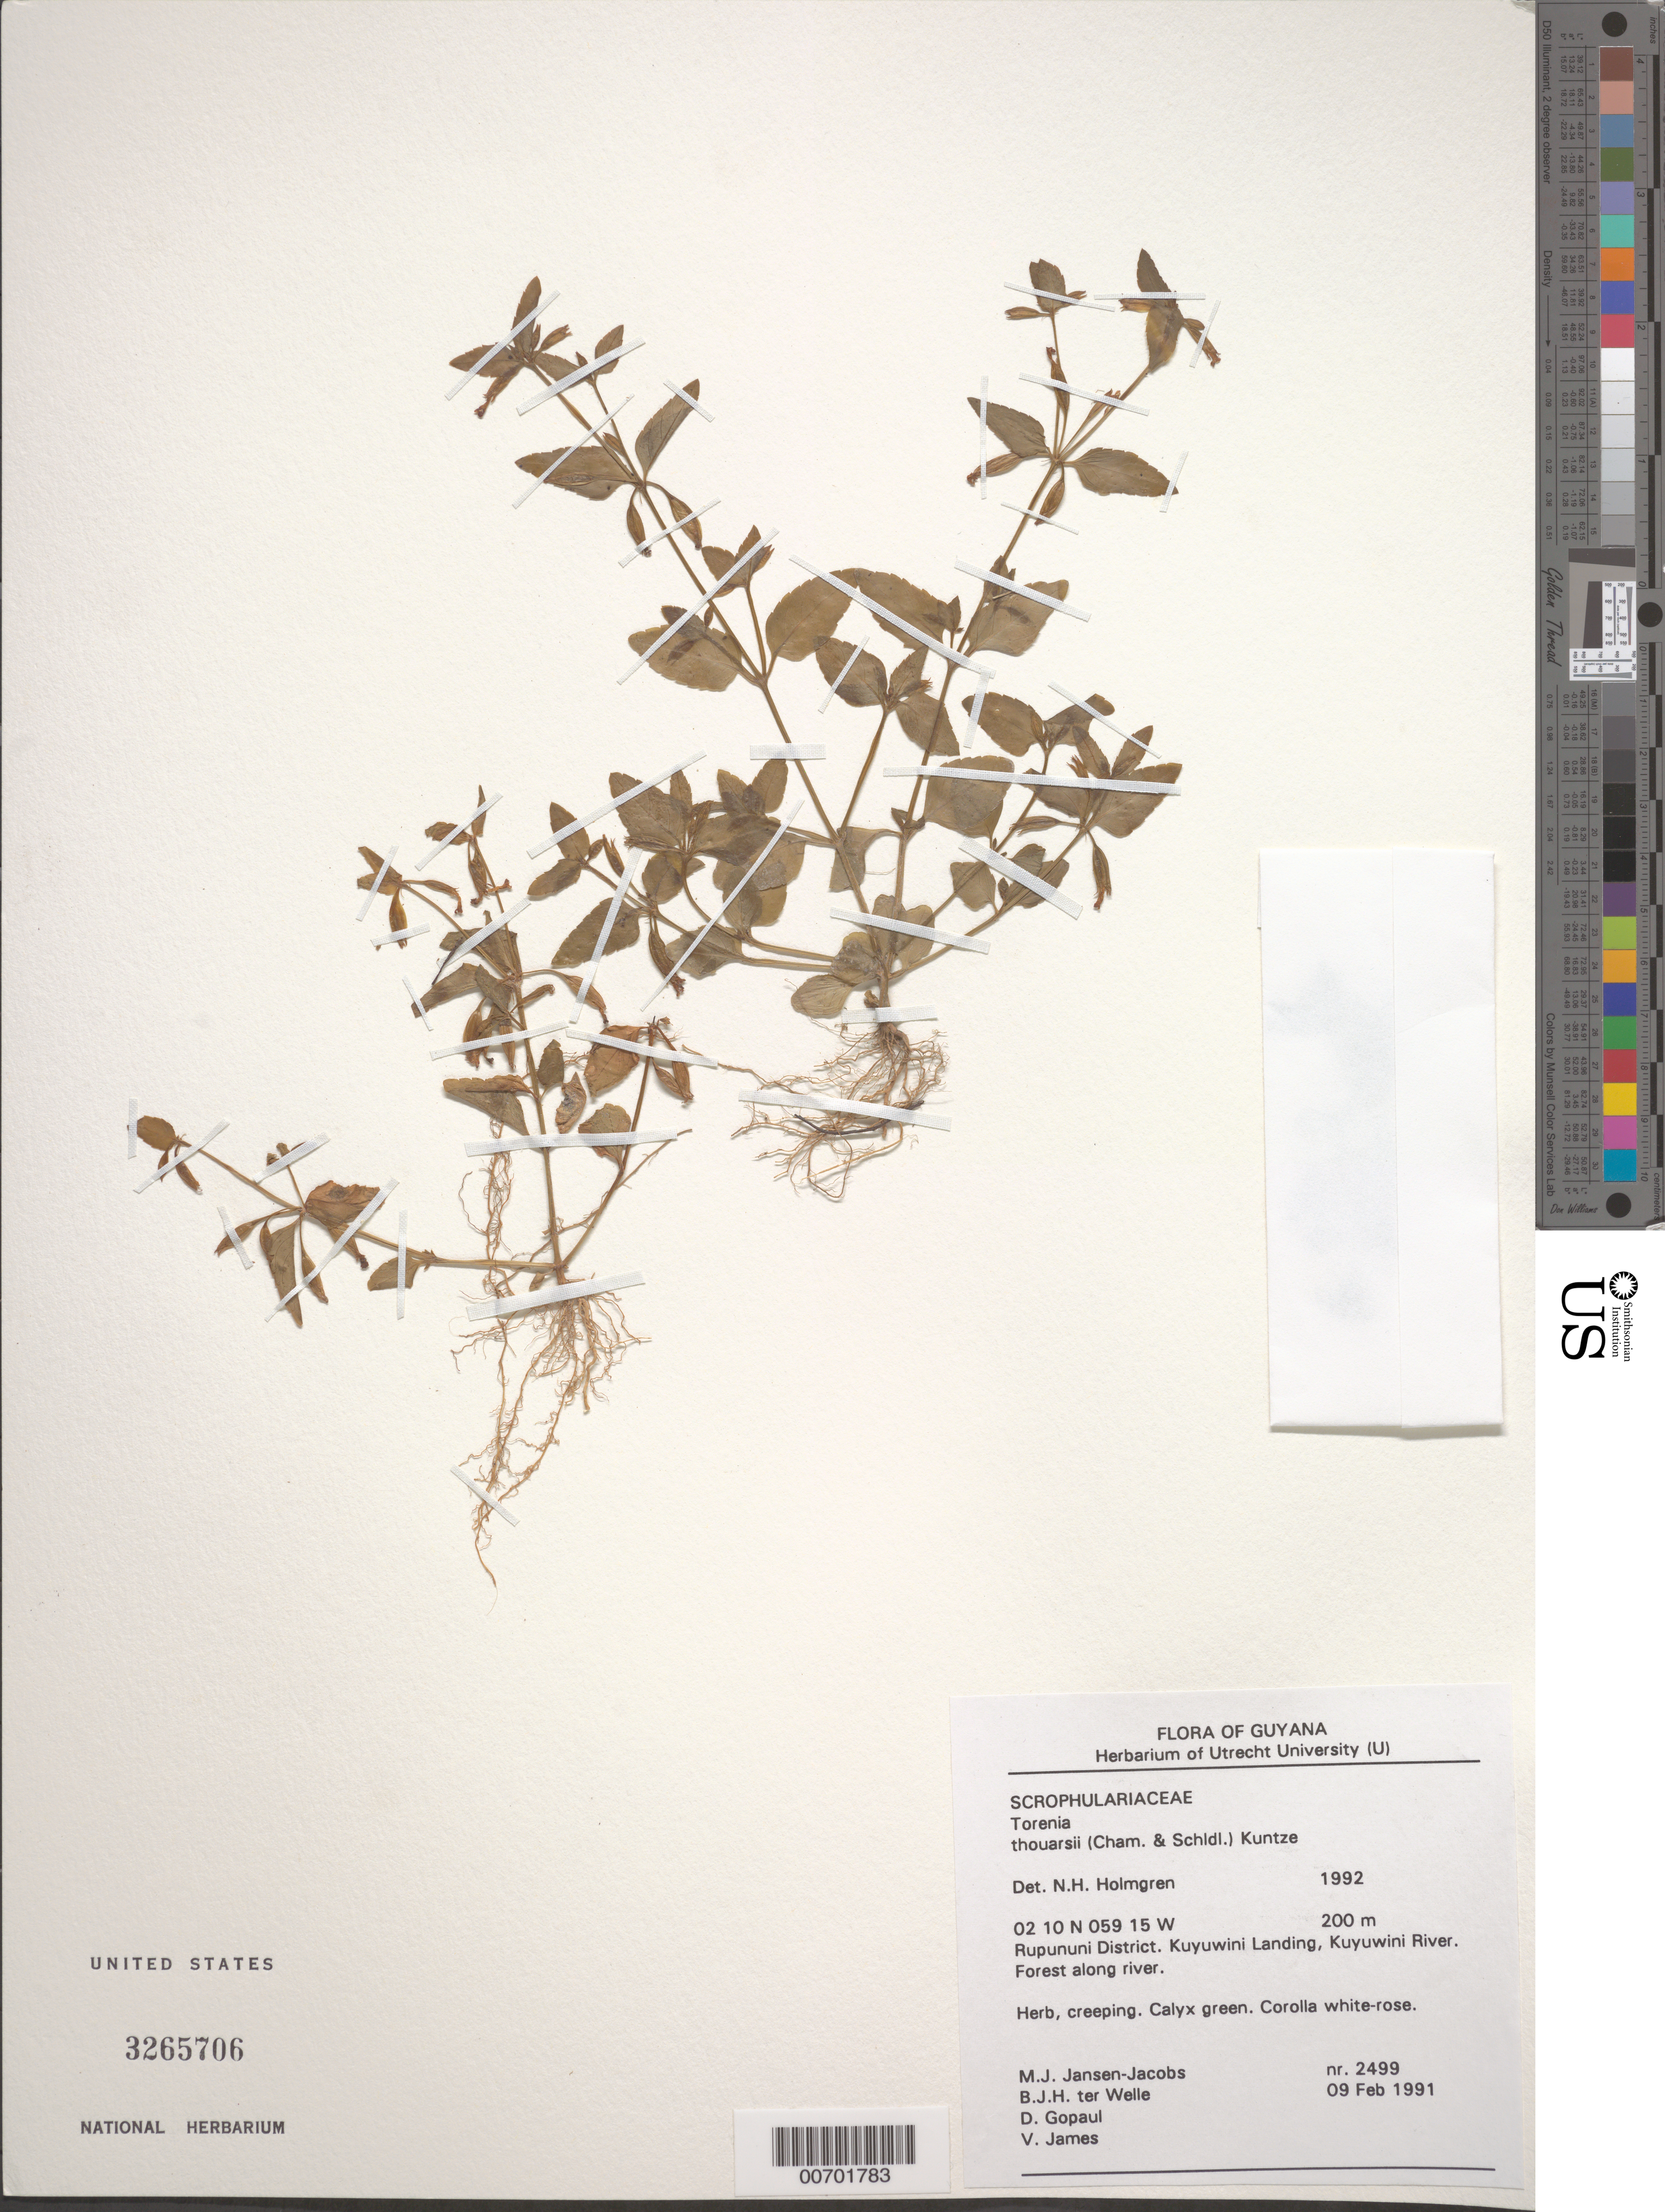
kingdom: Plantae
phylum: Tracheophyta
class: Magnoliopsida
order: Lamiales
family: Linderniaceae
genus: Torenia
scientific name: Torenia thouarsii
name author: (Cham. & Schltdl.) Kuntze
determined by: Holmgren, N. H., (NY), New York Botanical Garden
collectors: M. J. Jansen-Jacobs, B. Welle, D. Gopaul & V. James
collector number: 2499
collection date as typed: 9-Feb-91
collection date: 1991-02-09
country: Guyana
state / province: U. Takutu-U. Essequibo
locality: Kuyuwini Landing, Kuyuwini River, Rupununi District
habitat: Forest along river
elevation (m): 200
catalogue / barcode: US 3265706